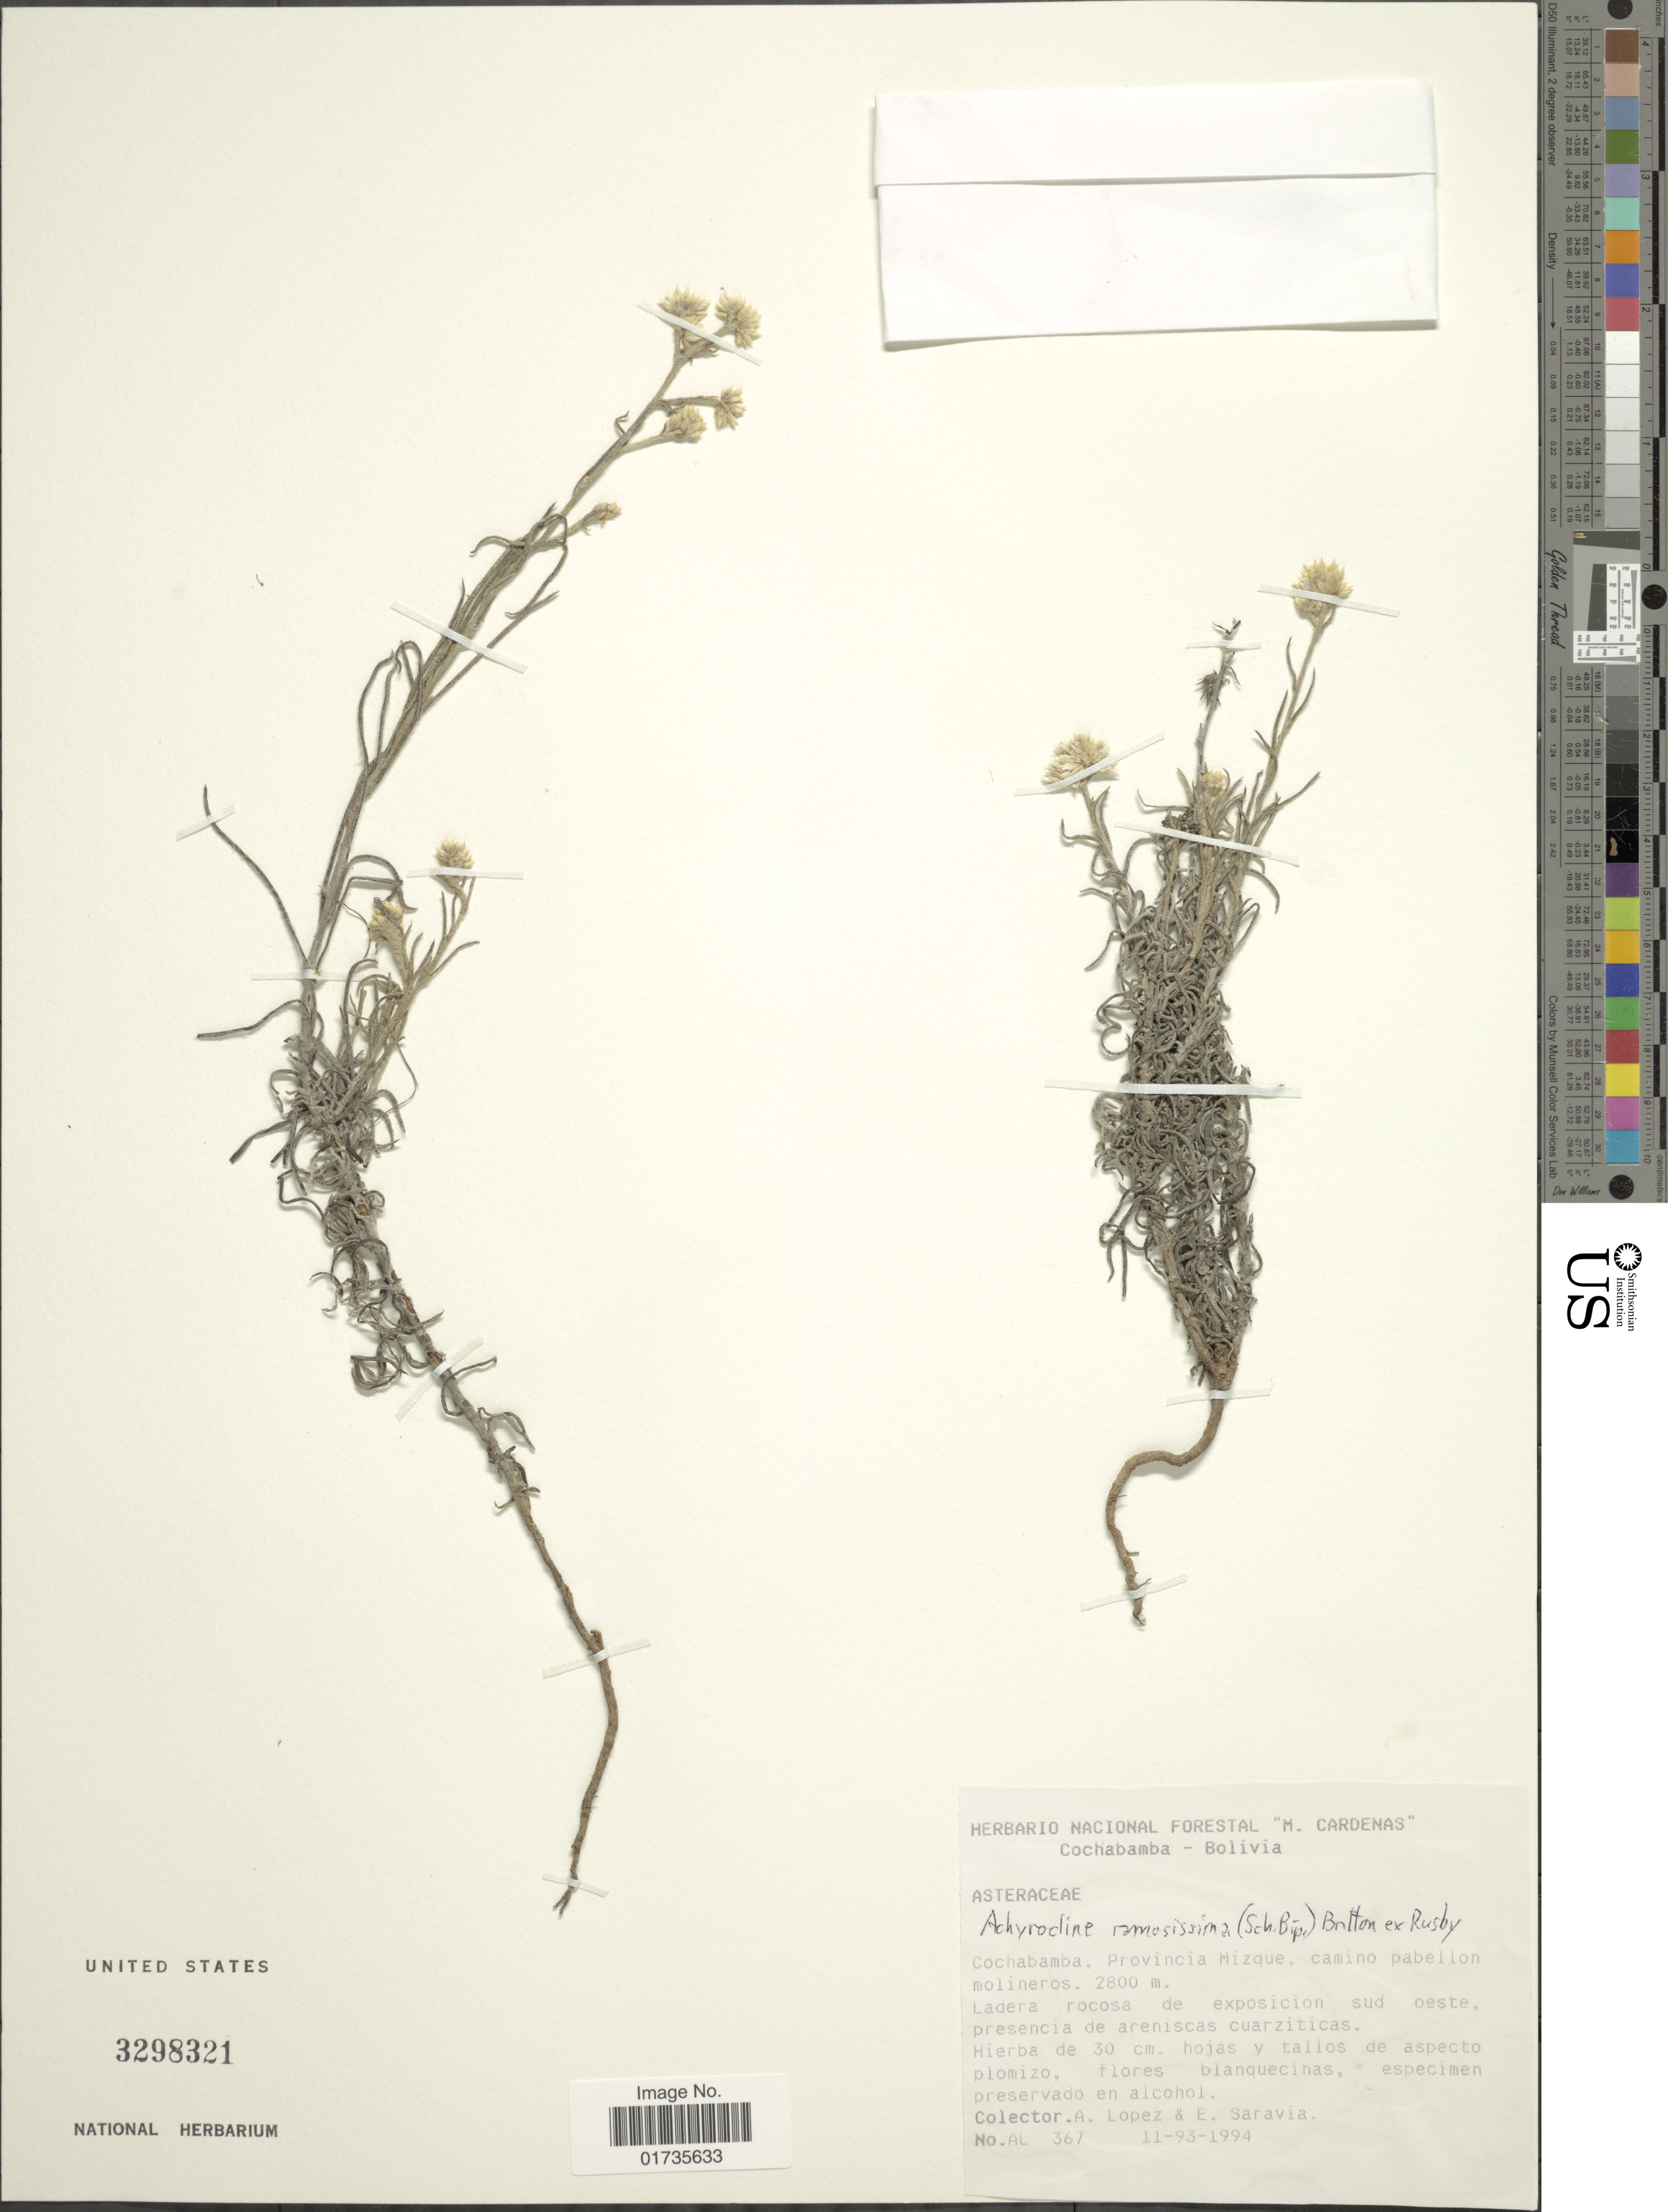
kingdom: Plantae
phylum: Tracheophyta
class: Magnoliopsida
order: Asterales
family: Asteraceae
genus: Achyrocline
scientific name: Achyrocline ramosissima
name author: (Sch. Bip.) Britton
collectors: A. Lopez & E. Saravia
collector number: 367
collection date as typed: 11-93-1994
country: Bolivia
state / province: Cochabamba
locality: Cochabamba, Provincia Mizque, camino pabellon molineros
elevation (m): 2800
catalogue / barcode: US 3298321